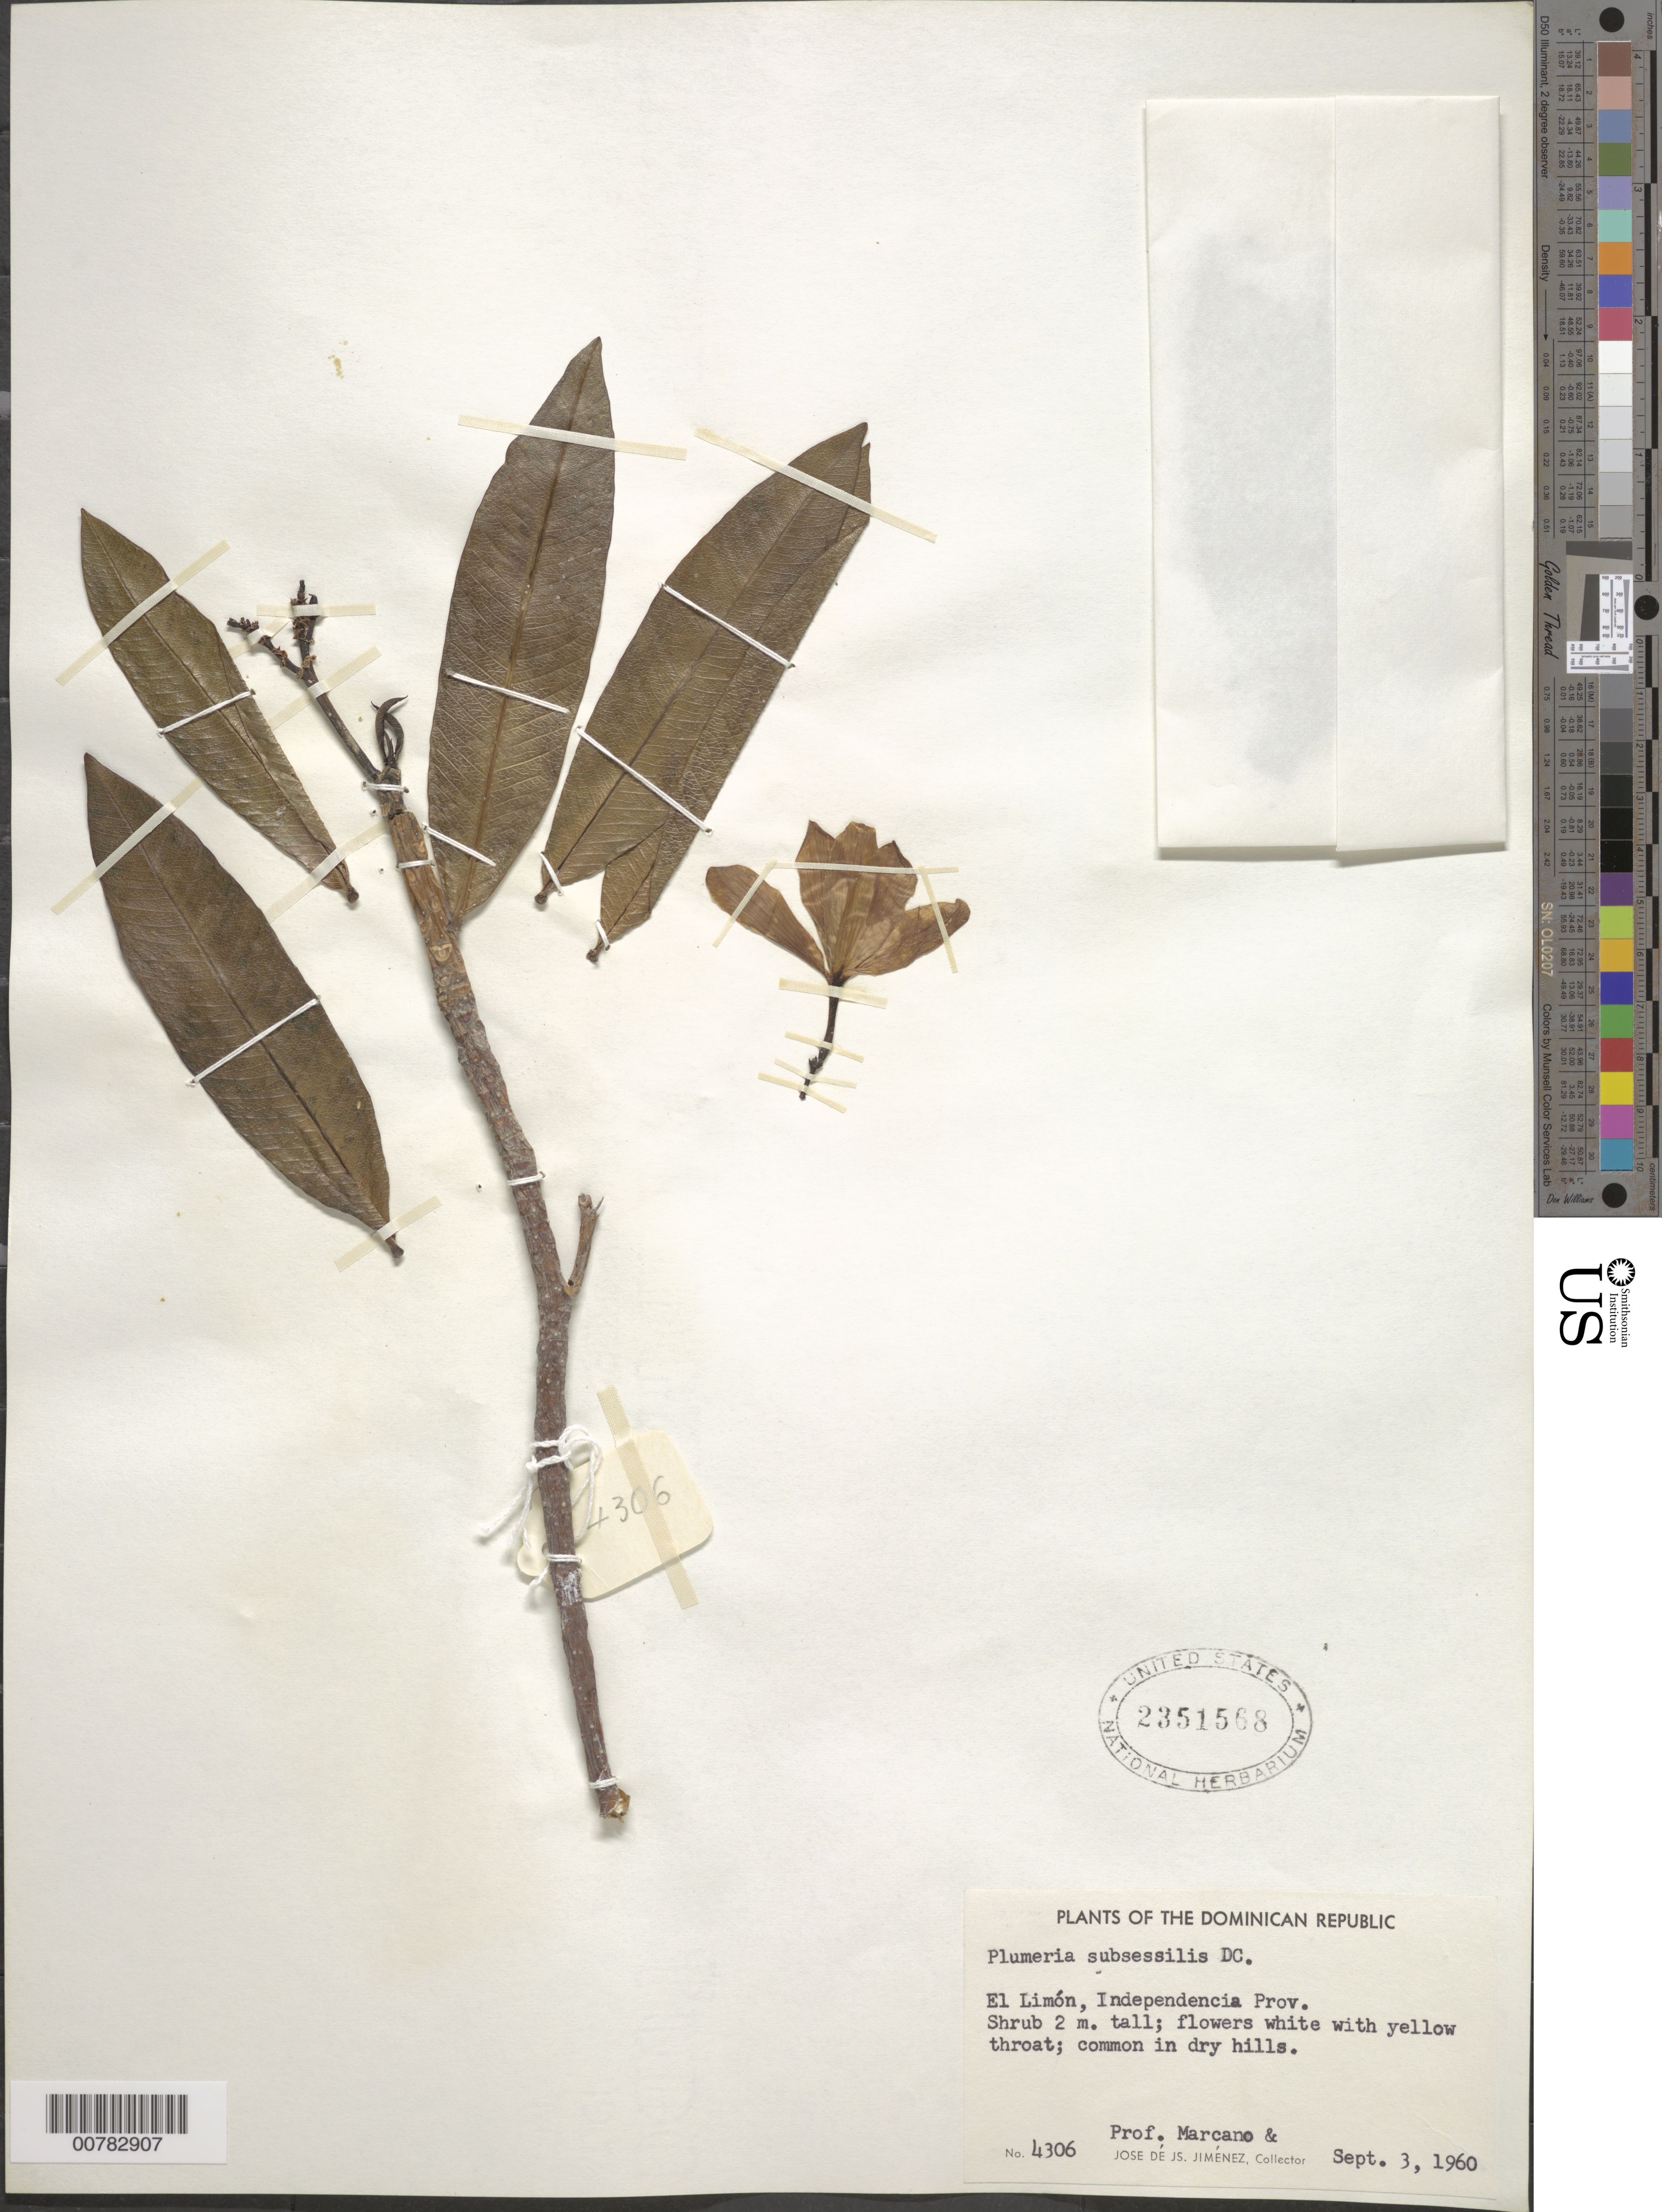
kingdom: Plantae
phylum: Tracheophyta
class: Magnoliopsida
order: Gentianales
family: Apocynaceae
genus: Plumeria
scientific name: Plumeria subsessilis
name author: A. DC.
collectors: E. J. Marcano F. & J. J. Jiménez Almonte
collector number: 4306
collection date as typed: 03 Sep 1960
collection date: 1960-09-03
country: Dominican Republic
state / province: Independencia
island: Hispaniola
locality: El Limón.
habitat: In dry hills.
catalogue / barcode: US 2351568